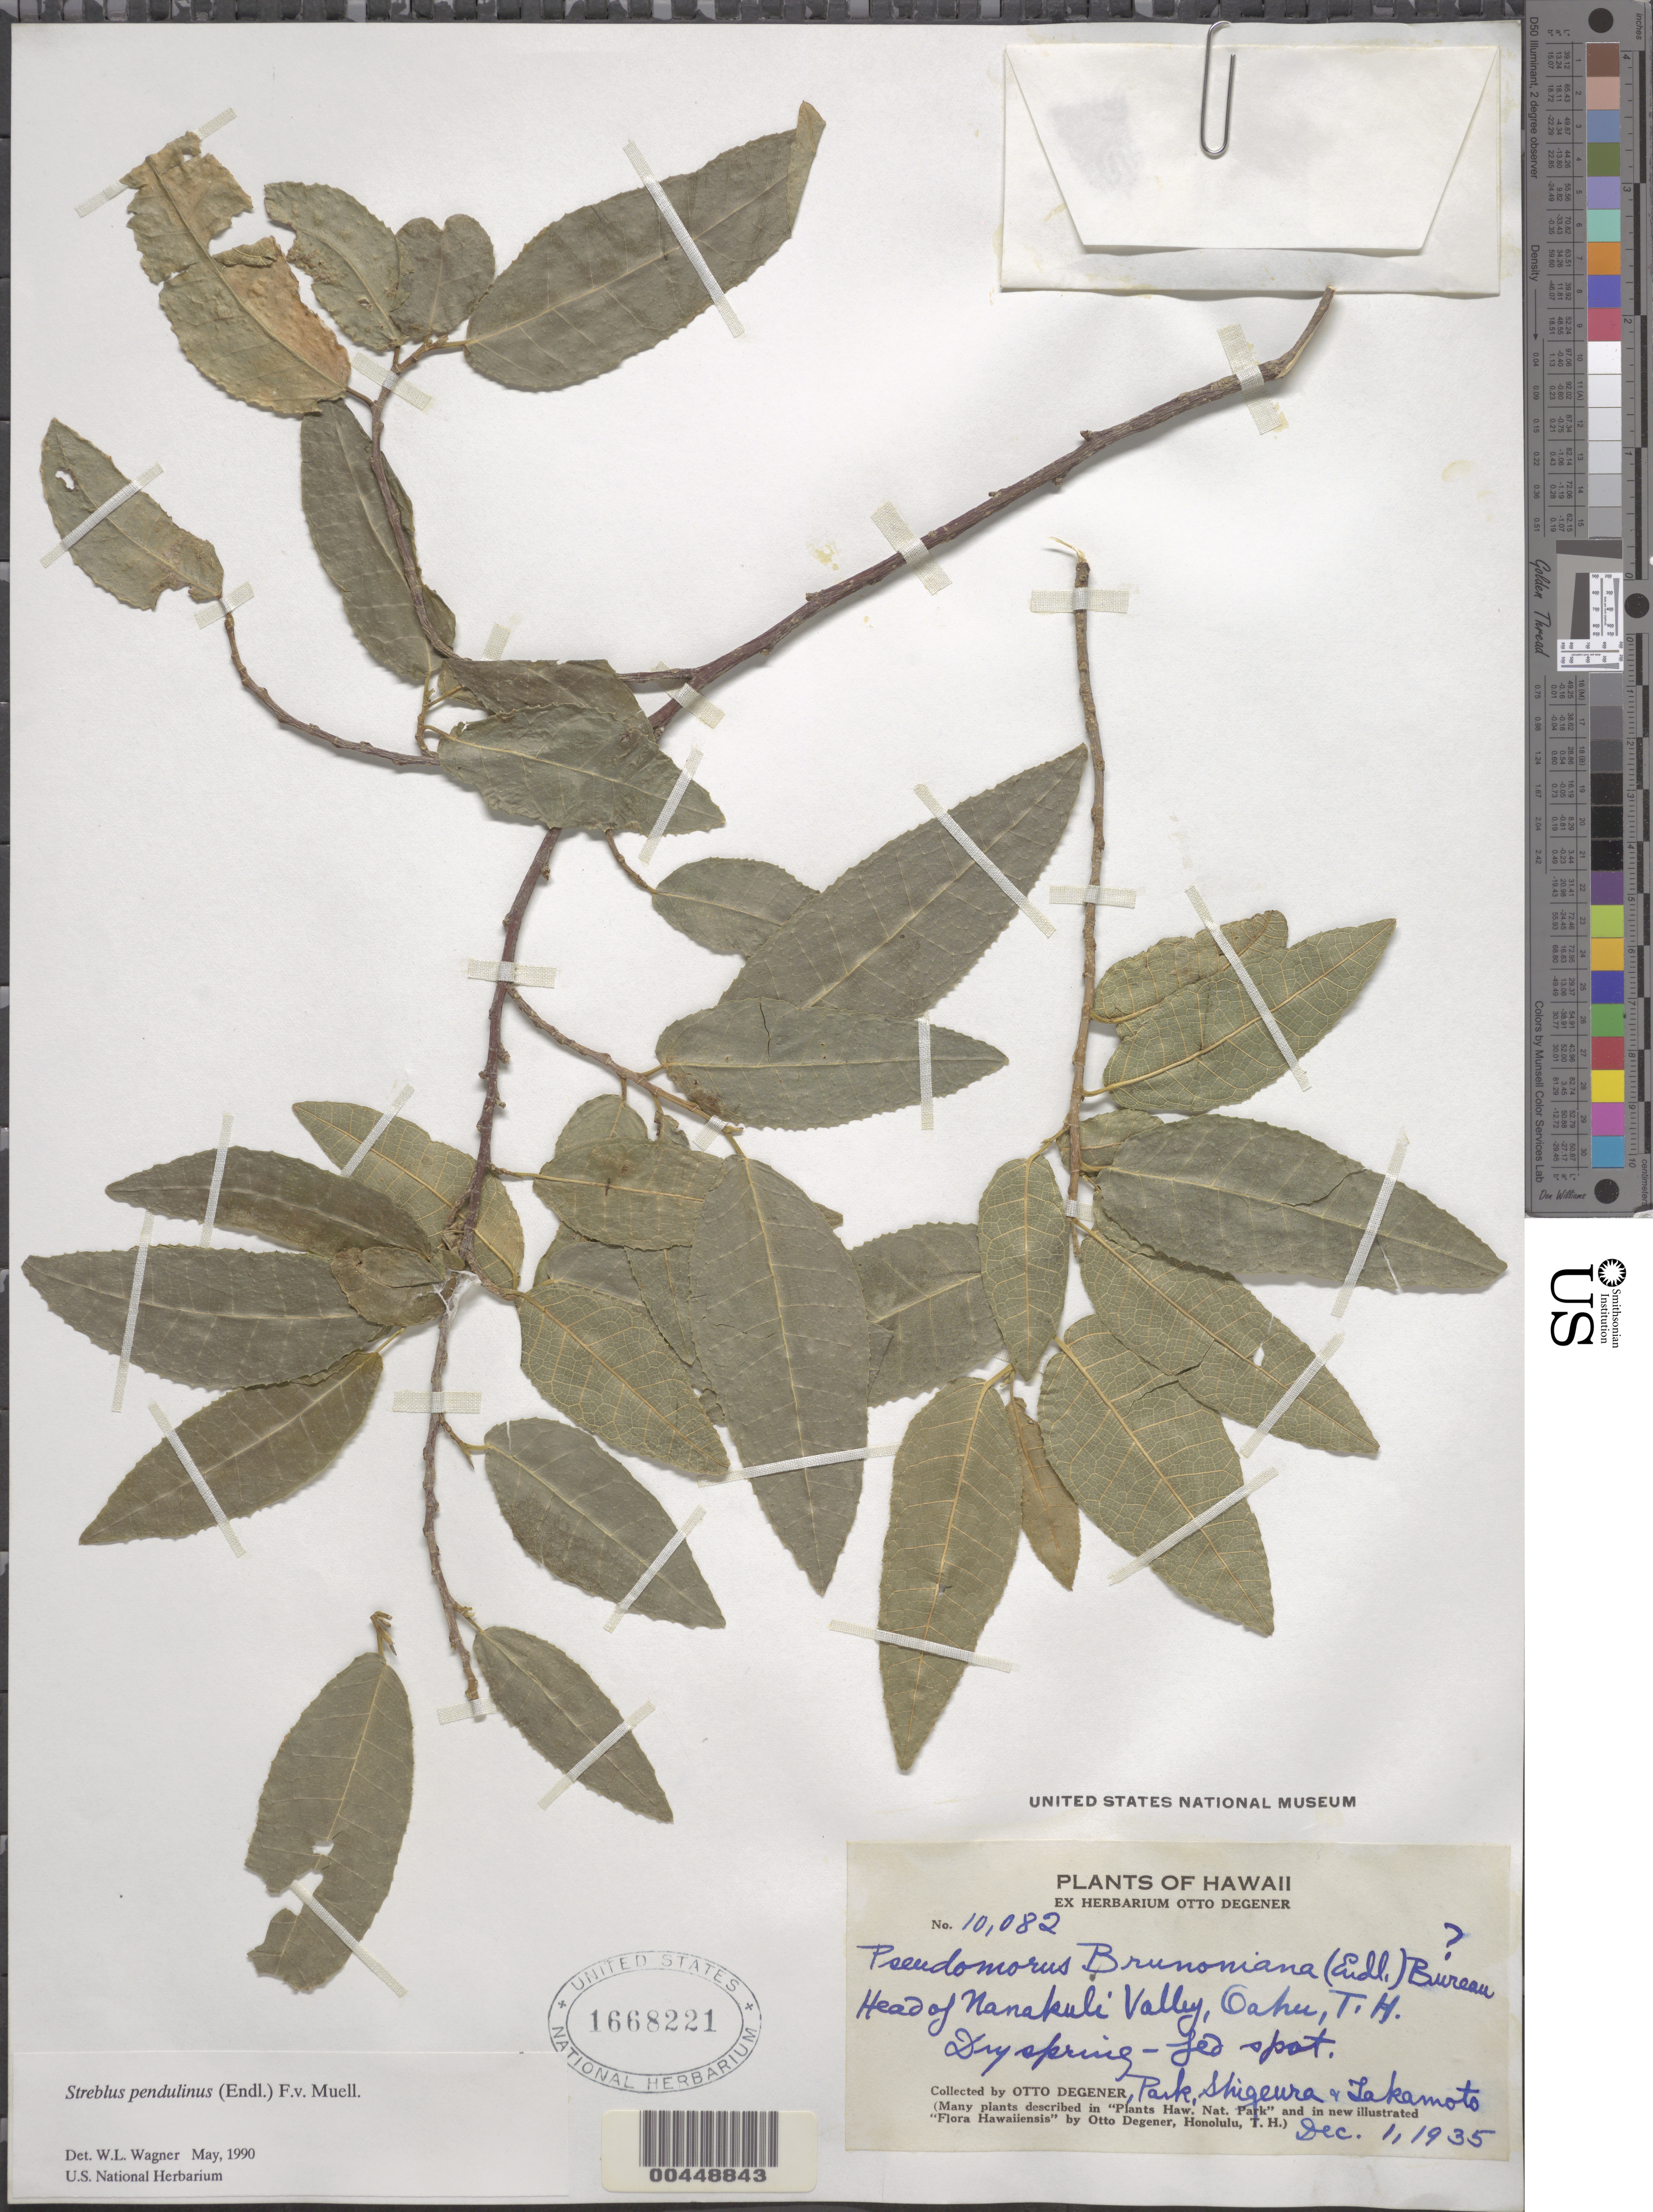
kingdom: Plantae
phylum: Tracheophyta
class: Magnoliopsida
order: Rosales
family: Moraceae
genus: Paratrophis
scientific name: Paratrophis pendulina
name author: (Endl.) E. M. Gardner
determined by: Wagner, W. L., (BOT), Smithsonian Institution - National Museum of Natural History (UNITED STATES)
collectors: O. Degener, Park, Shigeura & -. Takamoto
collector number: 10082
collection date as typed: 1 Dec 1935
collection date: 1935-12-01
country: United States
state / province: Hawaii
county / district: Honolulu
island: Oahu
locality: Head of Nanakuli Valley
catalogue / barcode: US 1668221